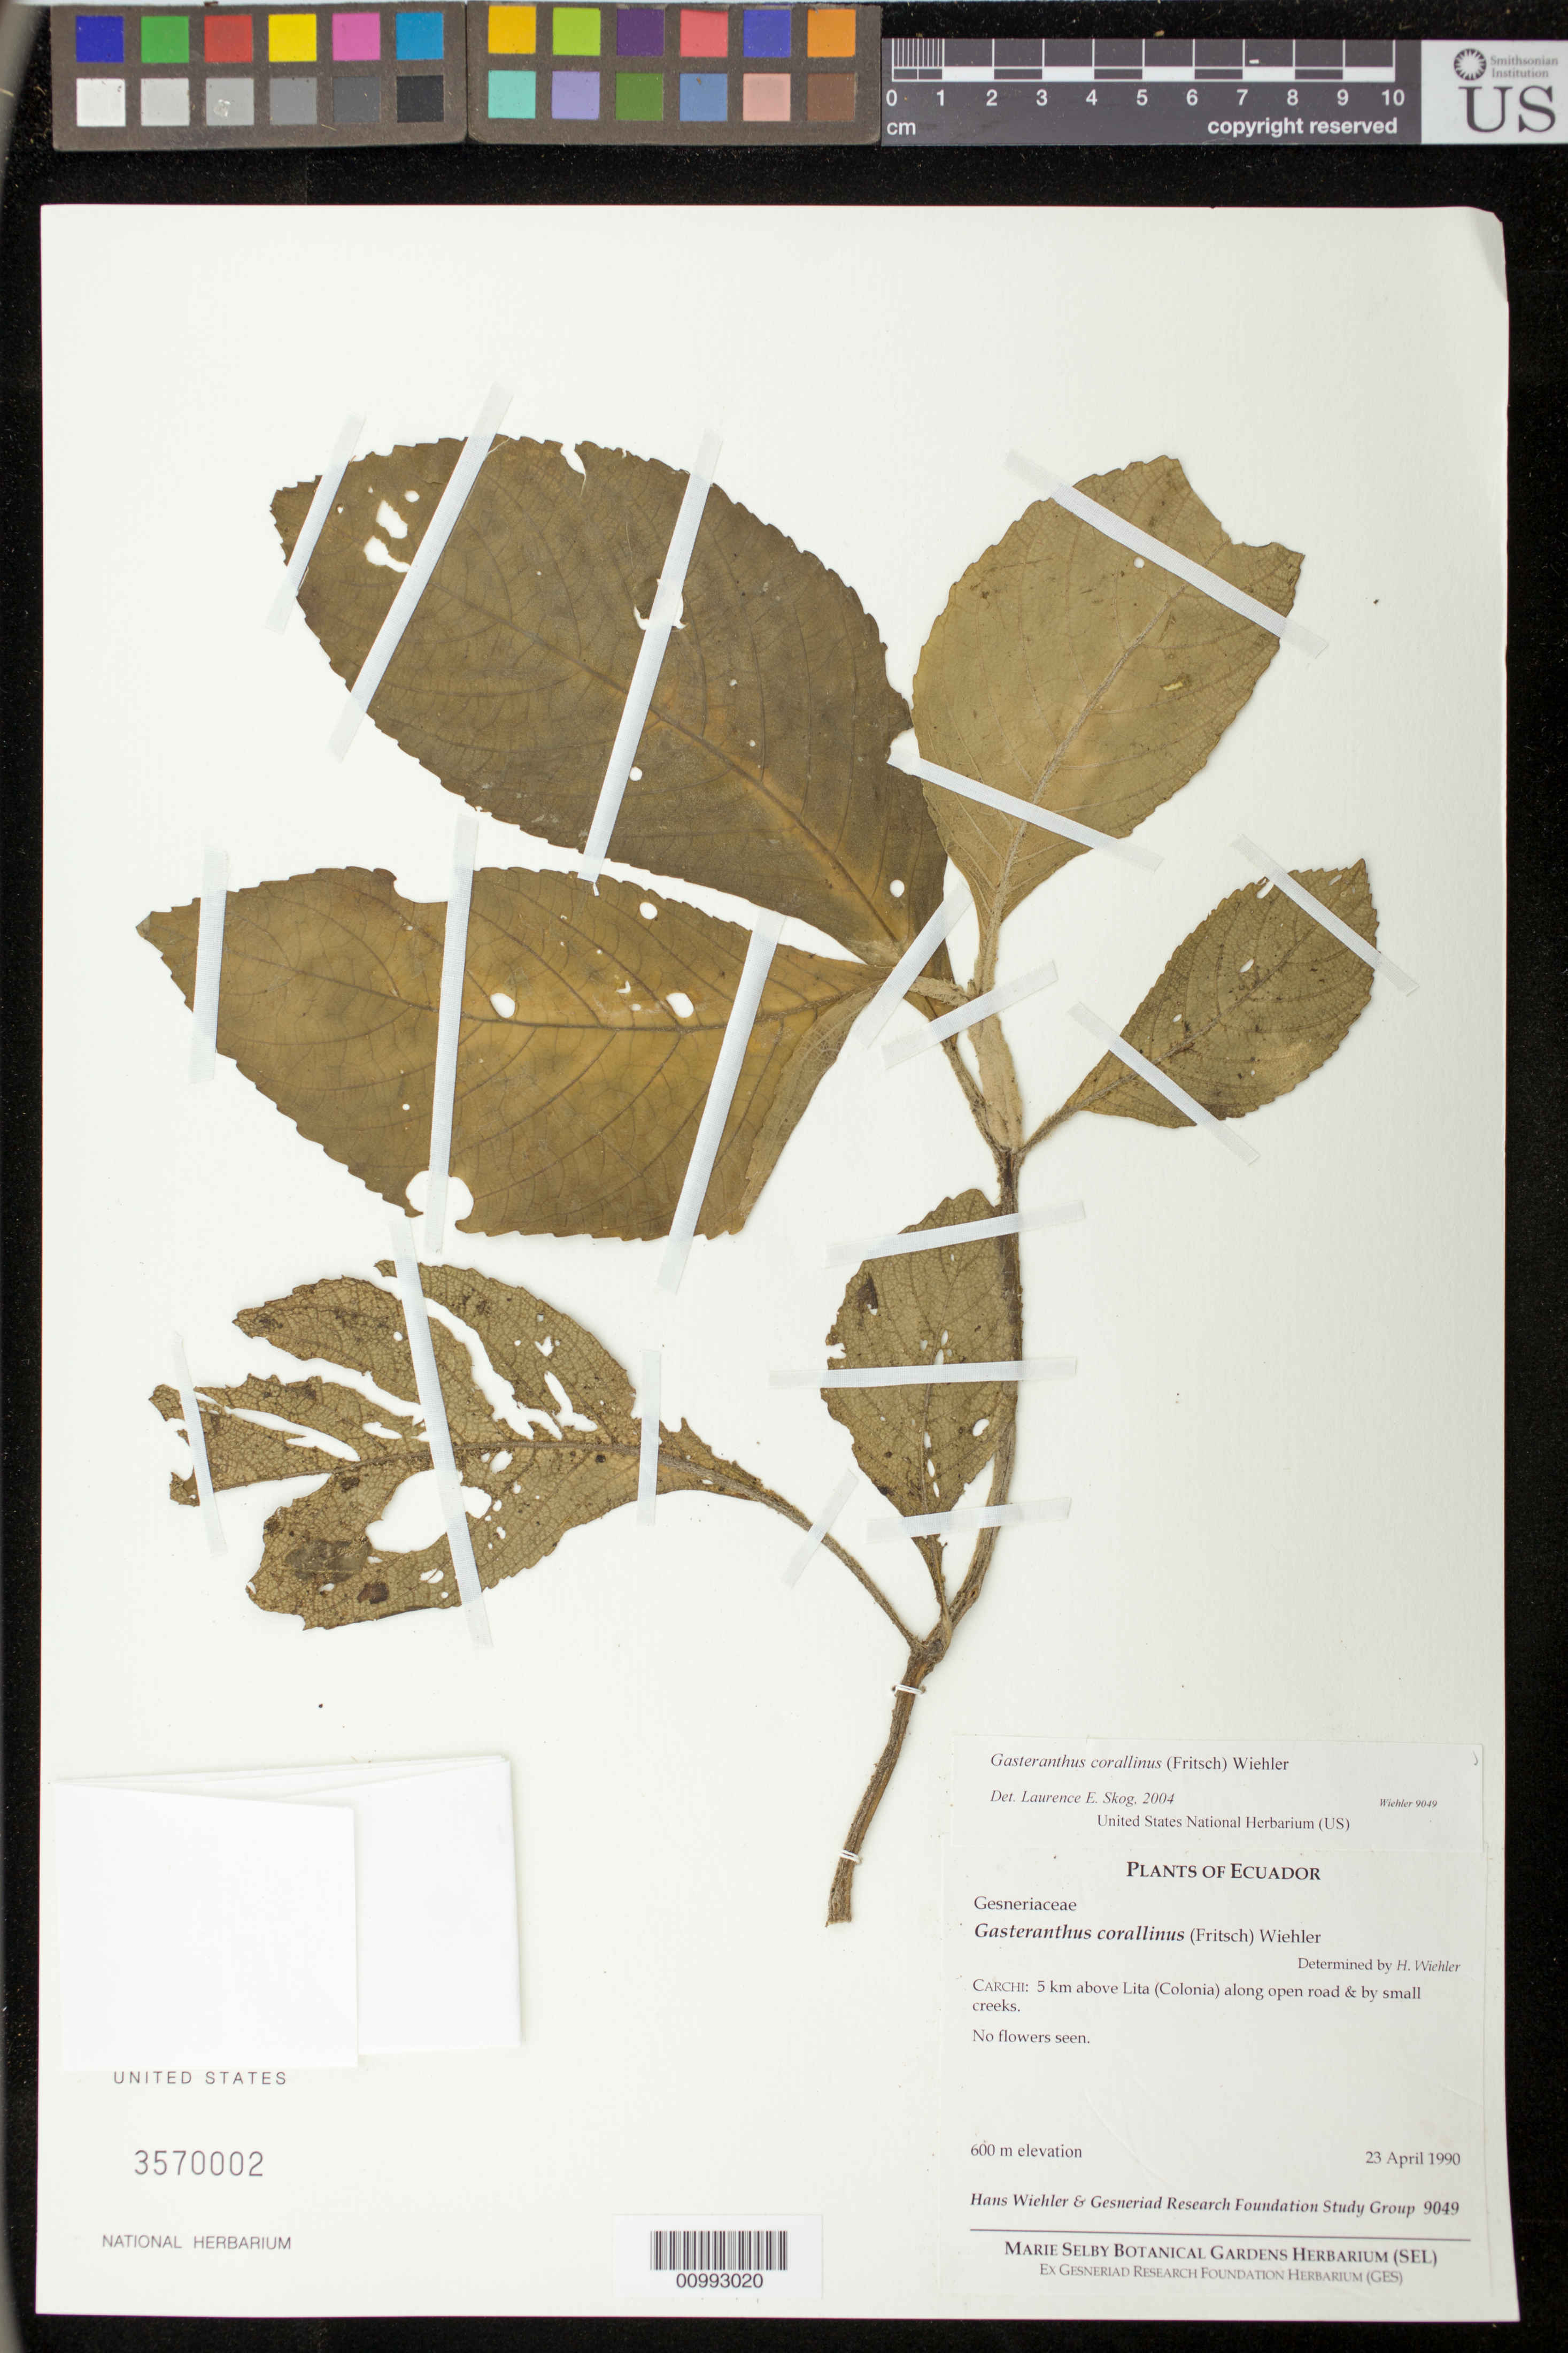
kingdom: Plantae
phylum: Tracheophyta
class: Magnoliopsida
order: Lamiales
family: Gesneriaceae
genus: Gasteranthus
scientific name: Gasteranthus corallinus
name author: (Fritsch) Wiehler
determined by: Skog, Laurence E.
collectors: H. J. Wiehler & GRF Study Group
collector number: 9049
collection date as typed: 23 Apr 1990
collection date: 1990-04-23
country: Ecuador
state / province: Carchi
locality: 5 km above Lita (Colonia) along open road & by small creeks.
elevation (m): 600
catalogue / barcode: US 3570002